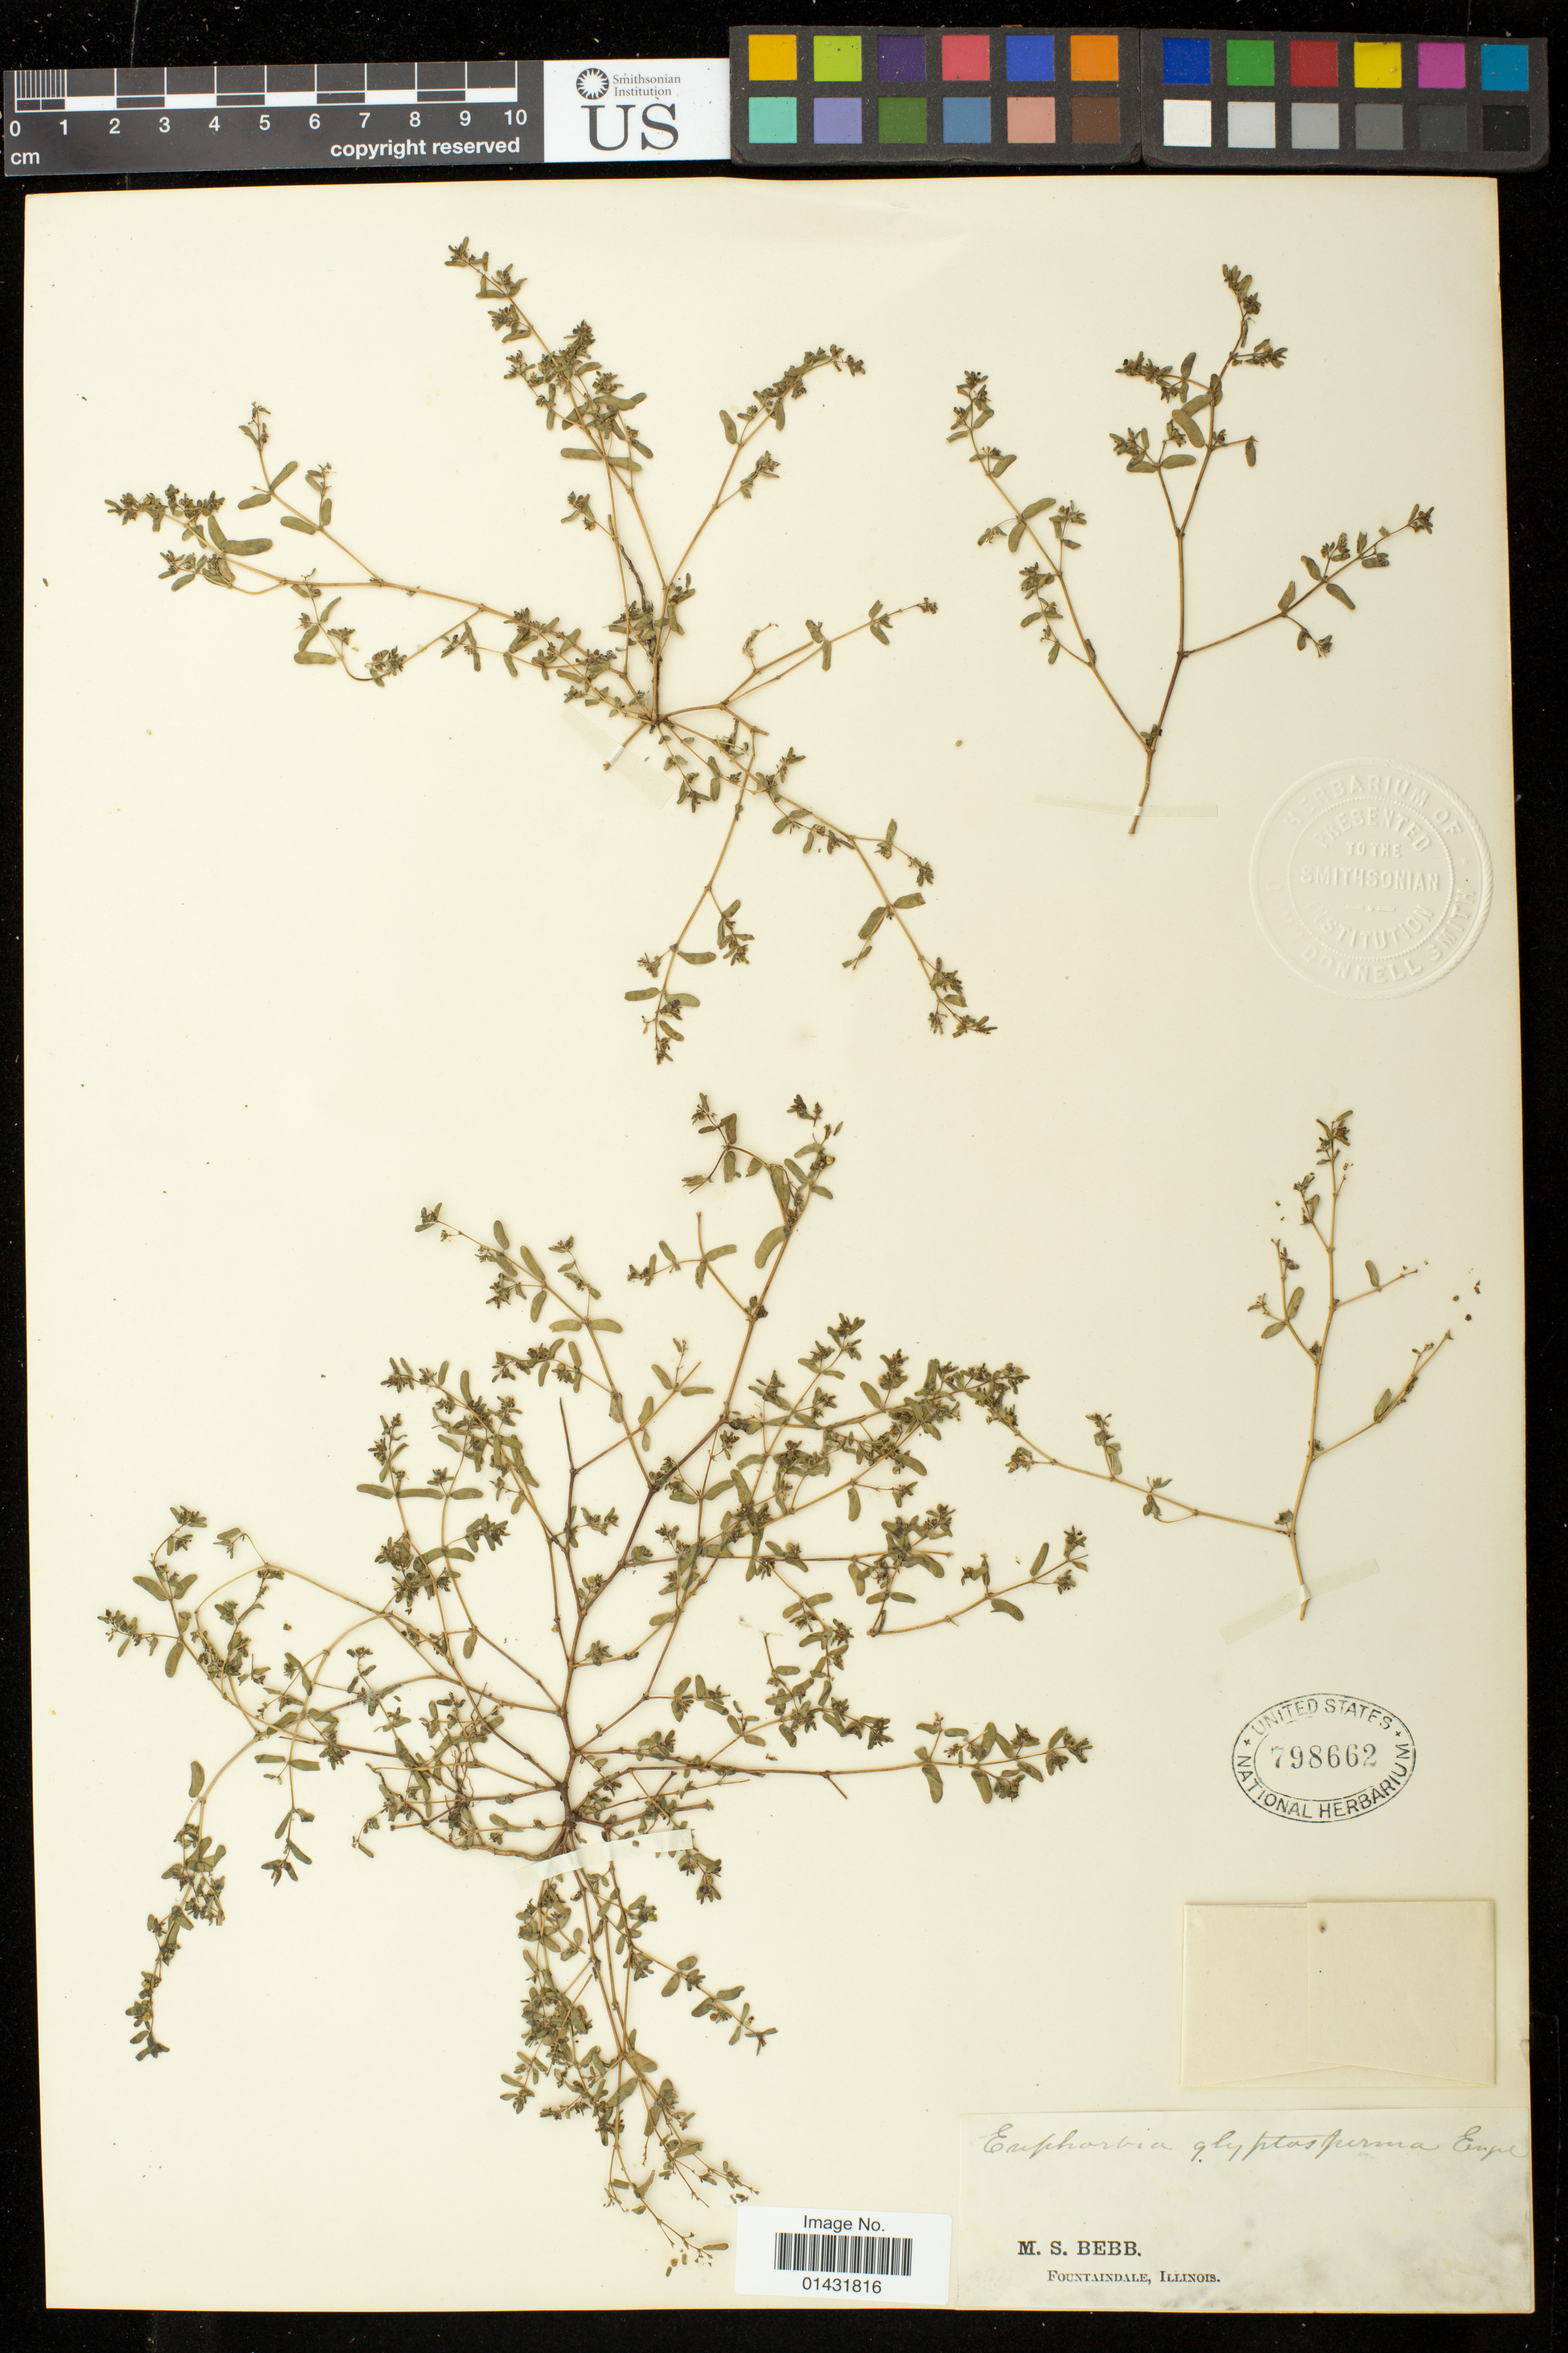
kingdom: Plantae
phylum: Tracheophyta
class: Magnoliopsida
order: Malpighiales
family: Euphorbiaceae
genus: Euphorbia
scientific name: Euphorbia glyptosperma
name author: Engelm.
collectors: M. Bebb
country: United States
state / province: Illinois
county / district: Ogle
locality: Fountaindale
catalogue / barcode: US 798662